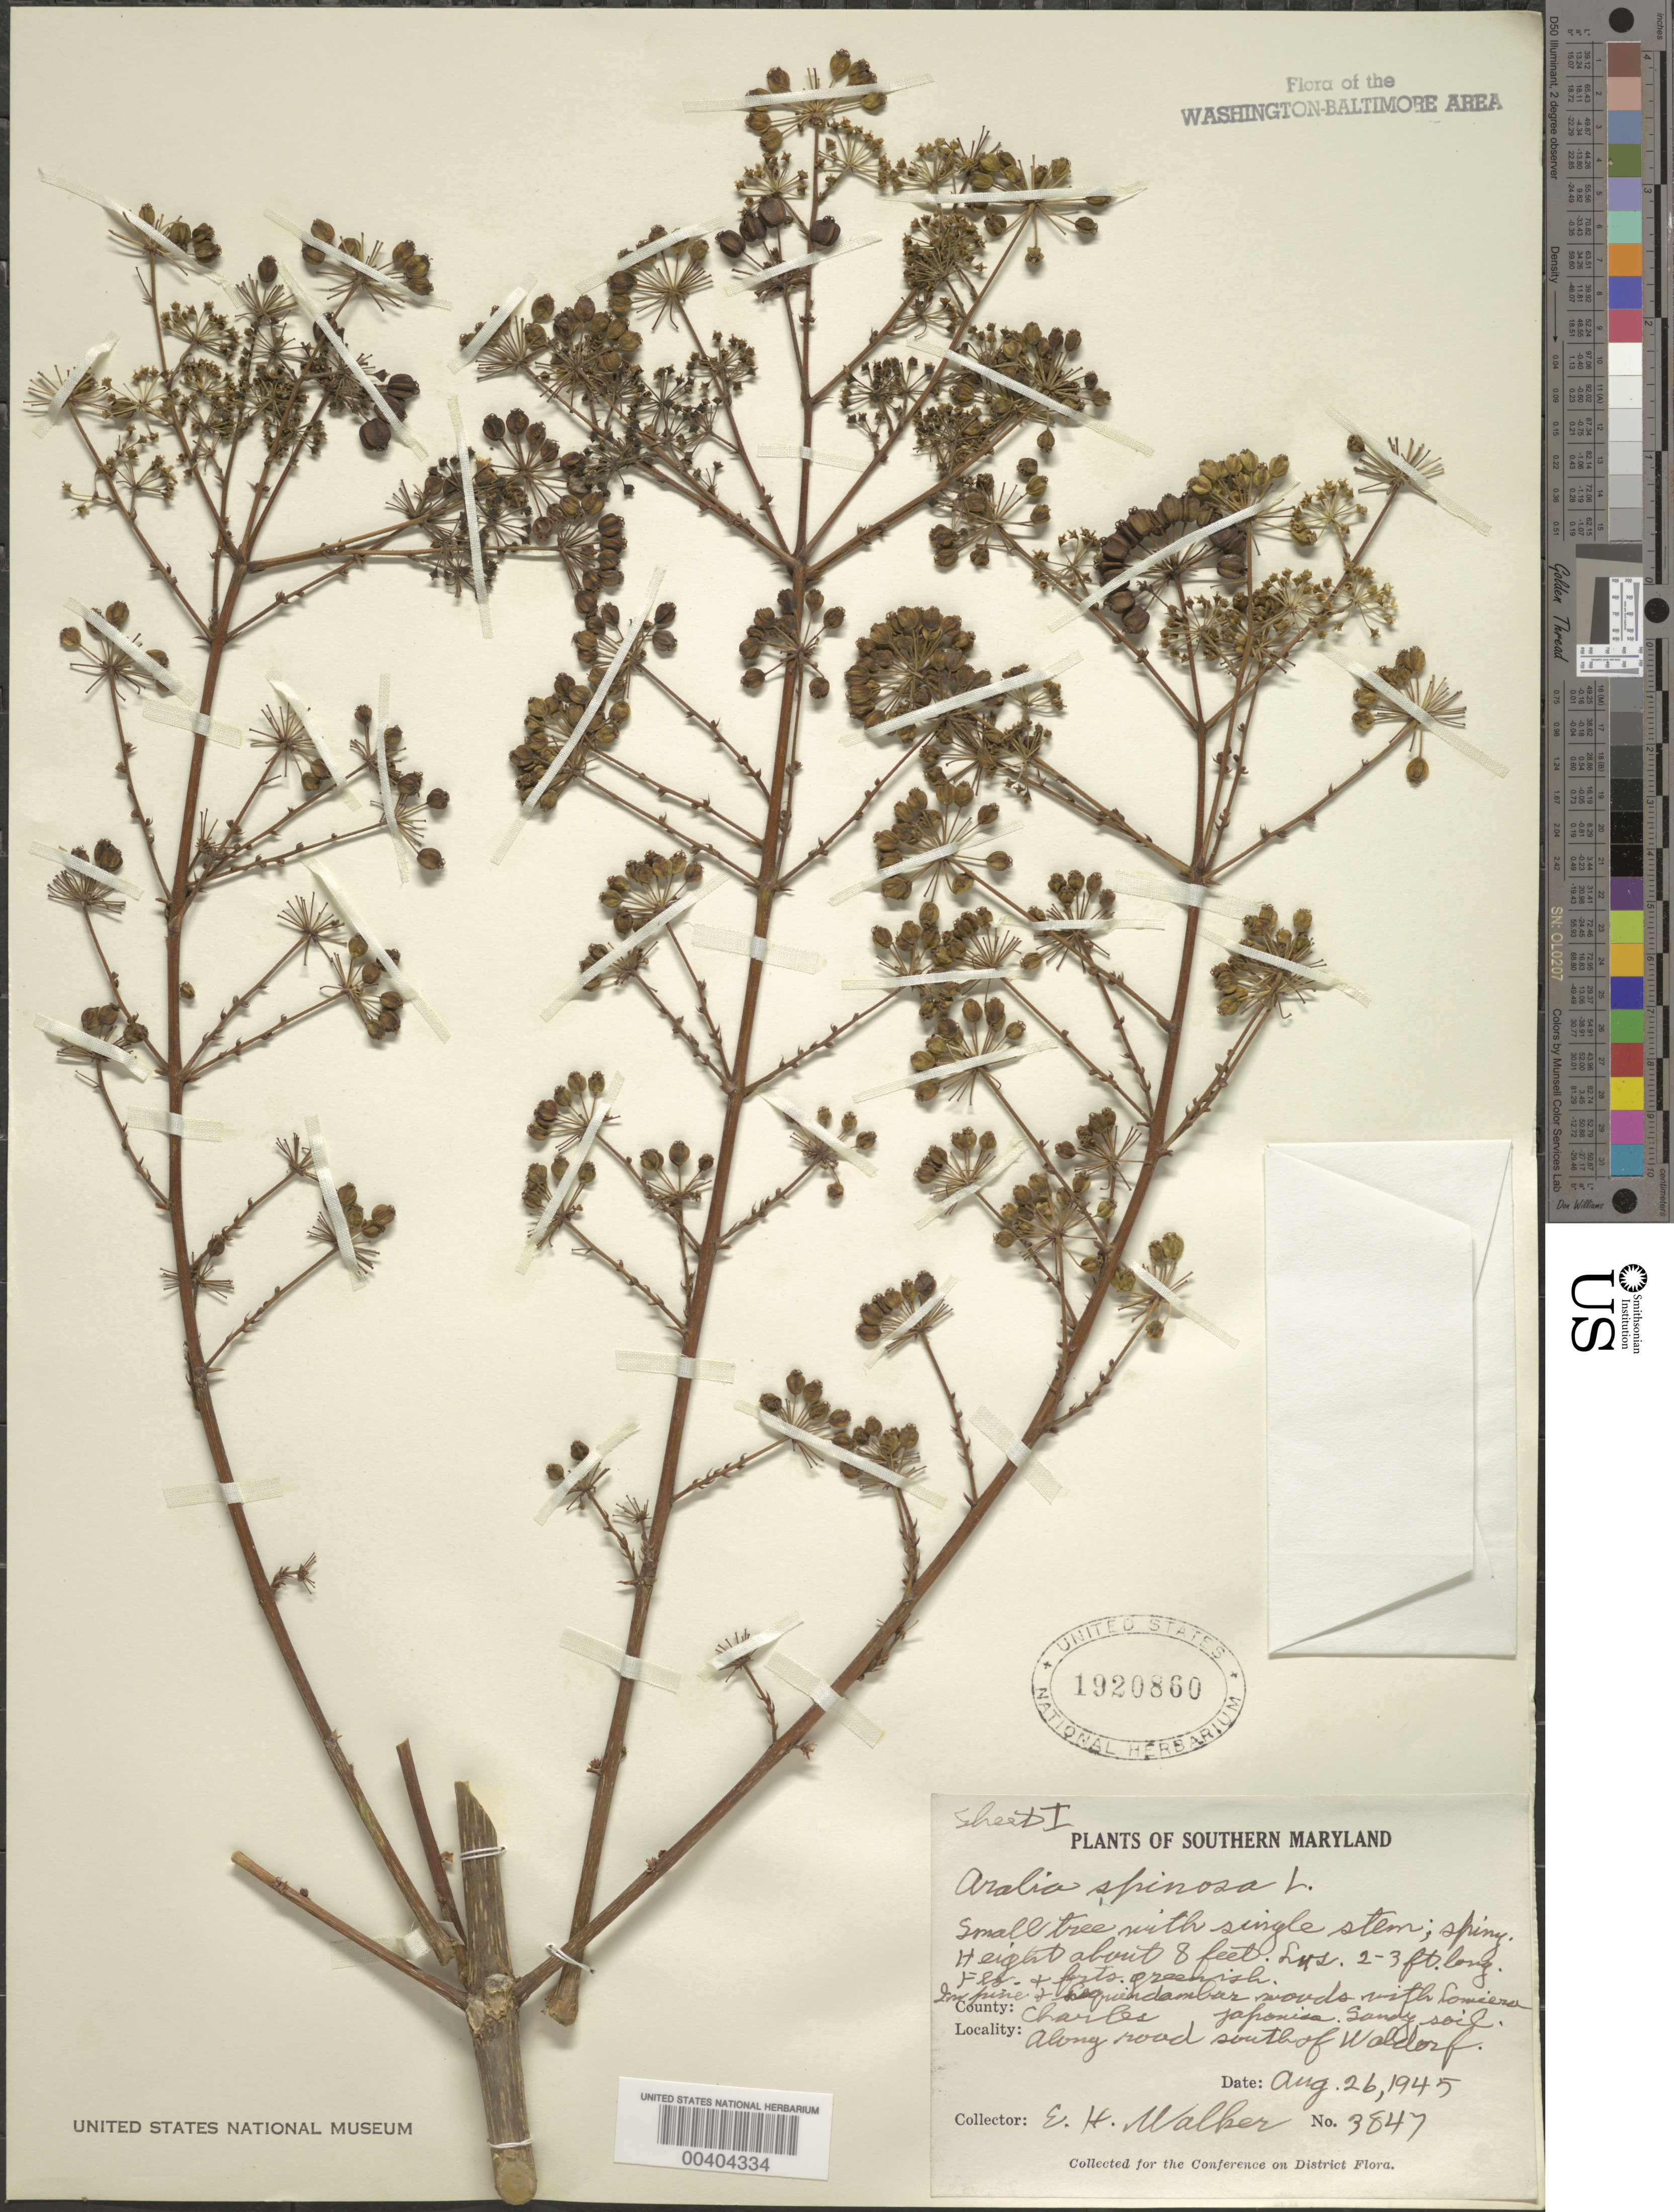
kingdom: Plantae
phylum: Tracheophyta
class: Magnoliopsida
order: Apiales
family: Araliaceae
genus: Aralia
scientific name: Aralia spinosa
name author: L.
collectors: E. H. Walker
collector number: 3847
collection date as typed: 26 Aug 1945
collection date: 1945-08-26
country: United States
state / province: Maryland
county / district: Charles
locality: South of Waldorf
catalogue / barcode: US 1920860